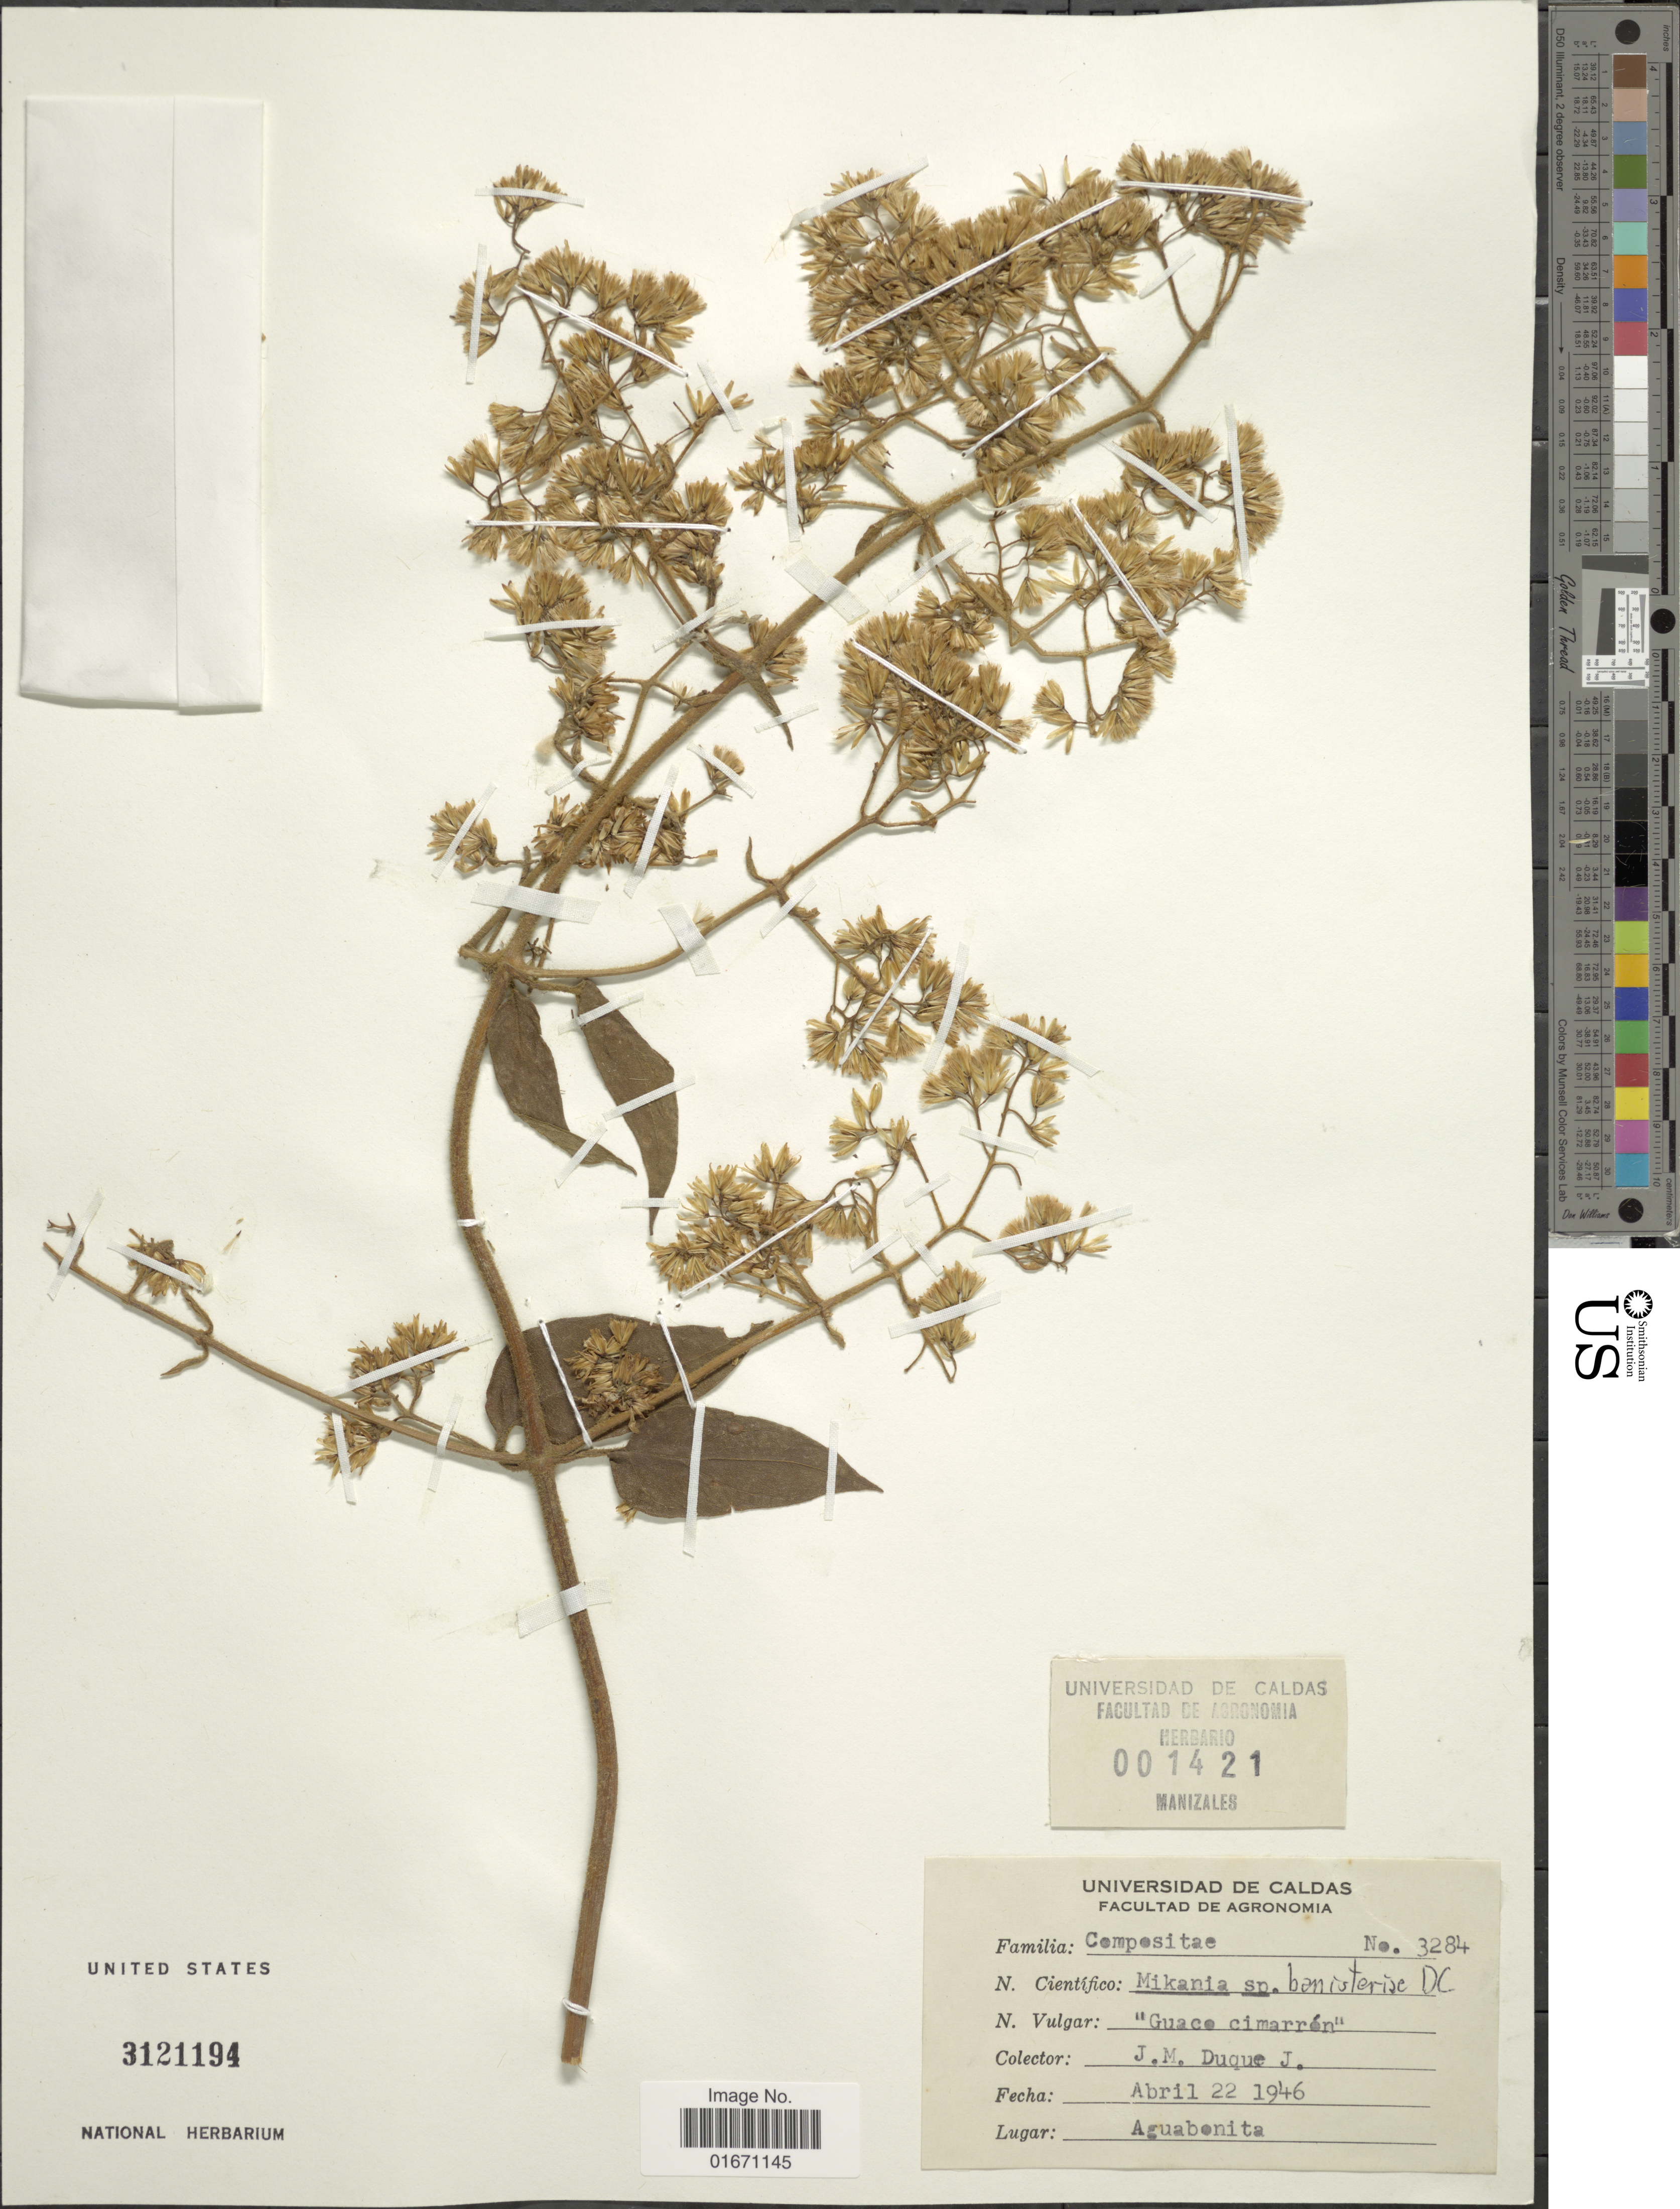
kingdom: Plantae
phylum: Tracheophyta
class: Magnoliopsida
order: Asterales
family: Asteraceae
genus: Mikania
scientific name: Mikania banisteriae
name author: DC.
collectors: J. M. Duque Jaramillo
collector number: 3284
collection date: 1946-04-22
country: Colombia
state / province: Antioquia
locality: Aguabonita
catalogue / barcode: US 3121194